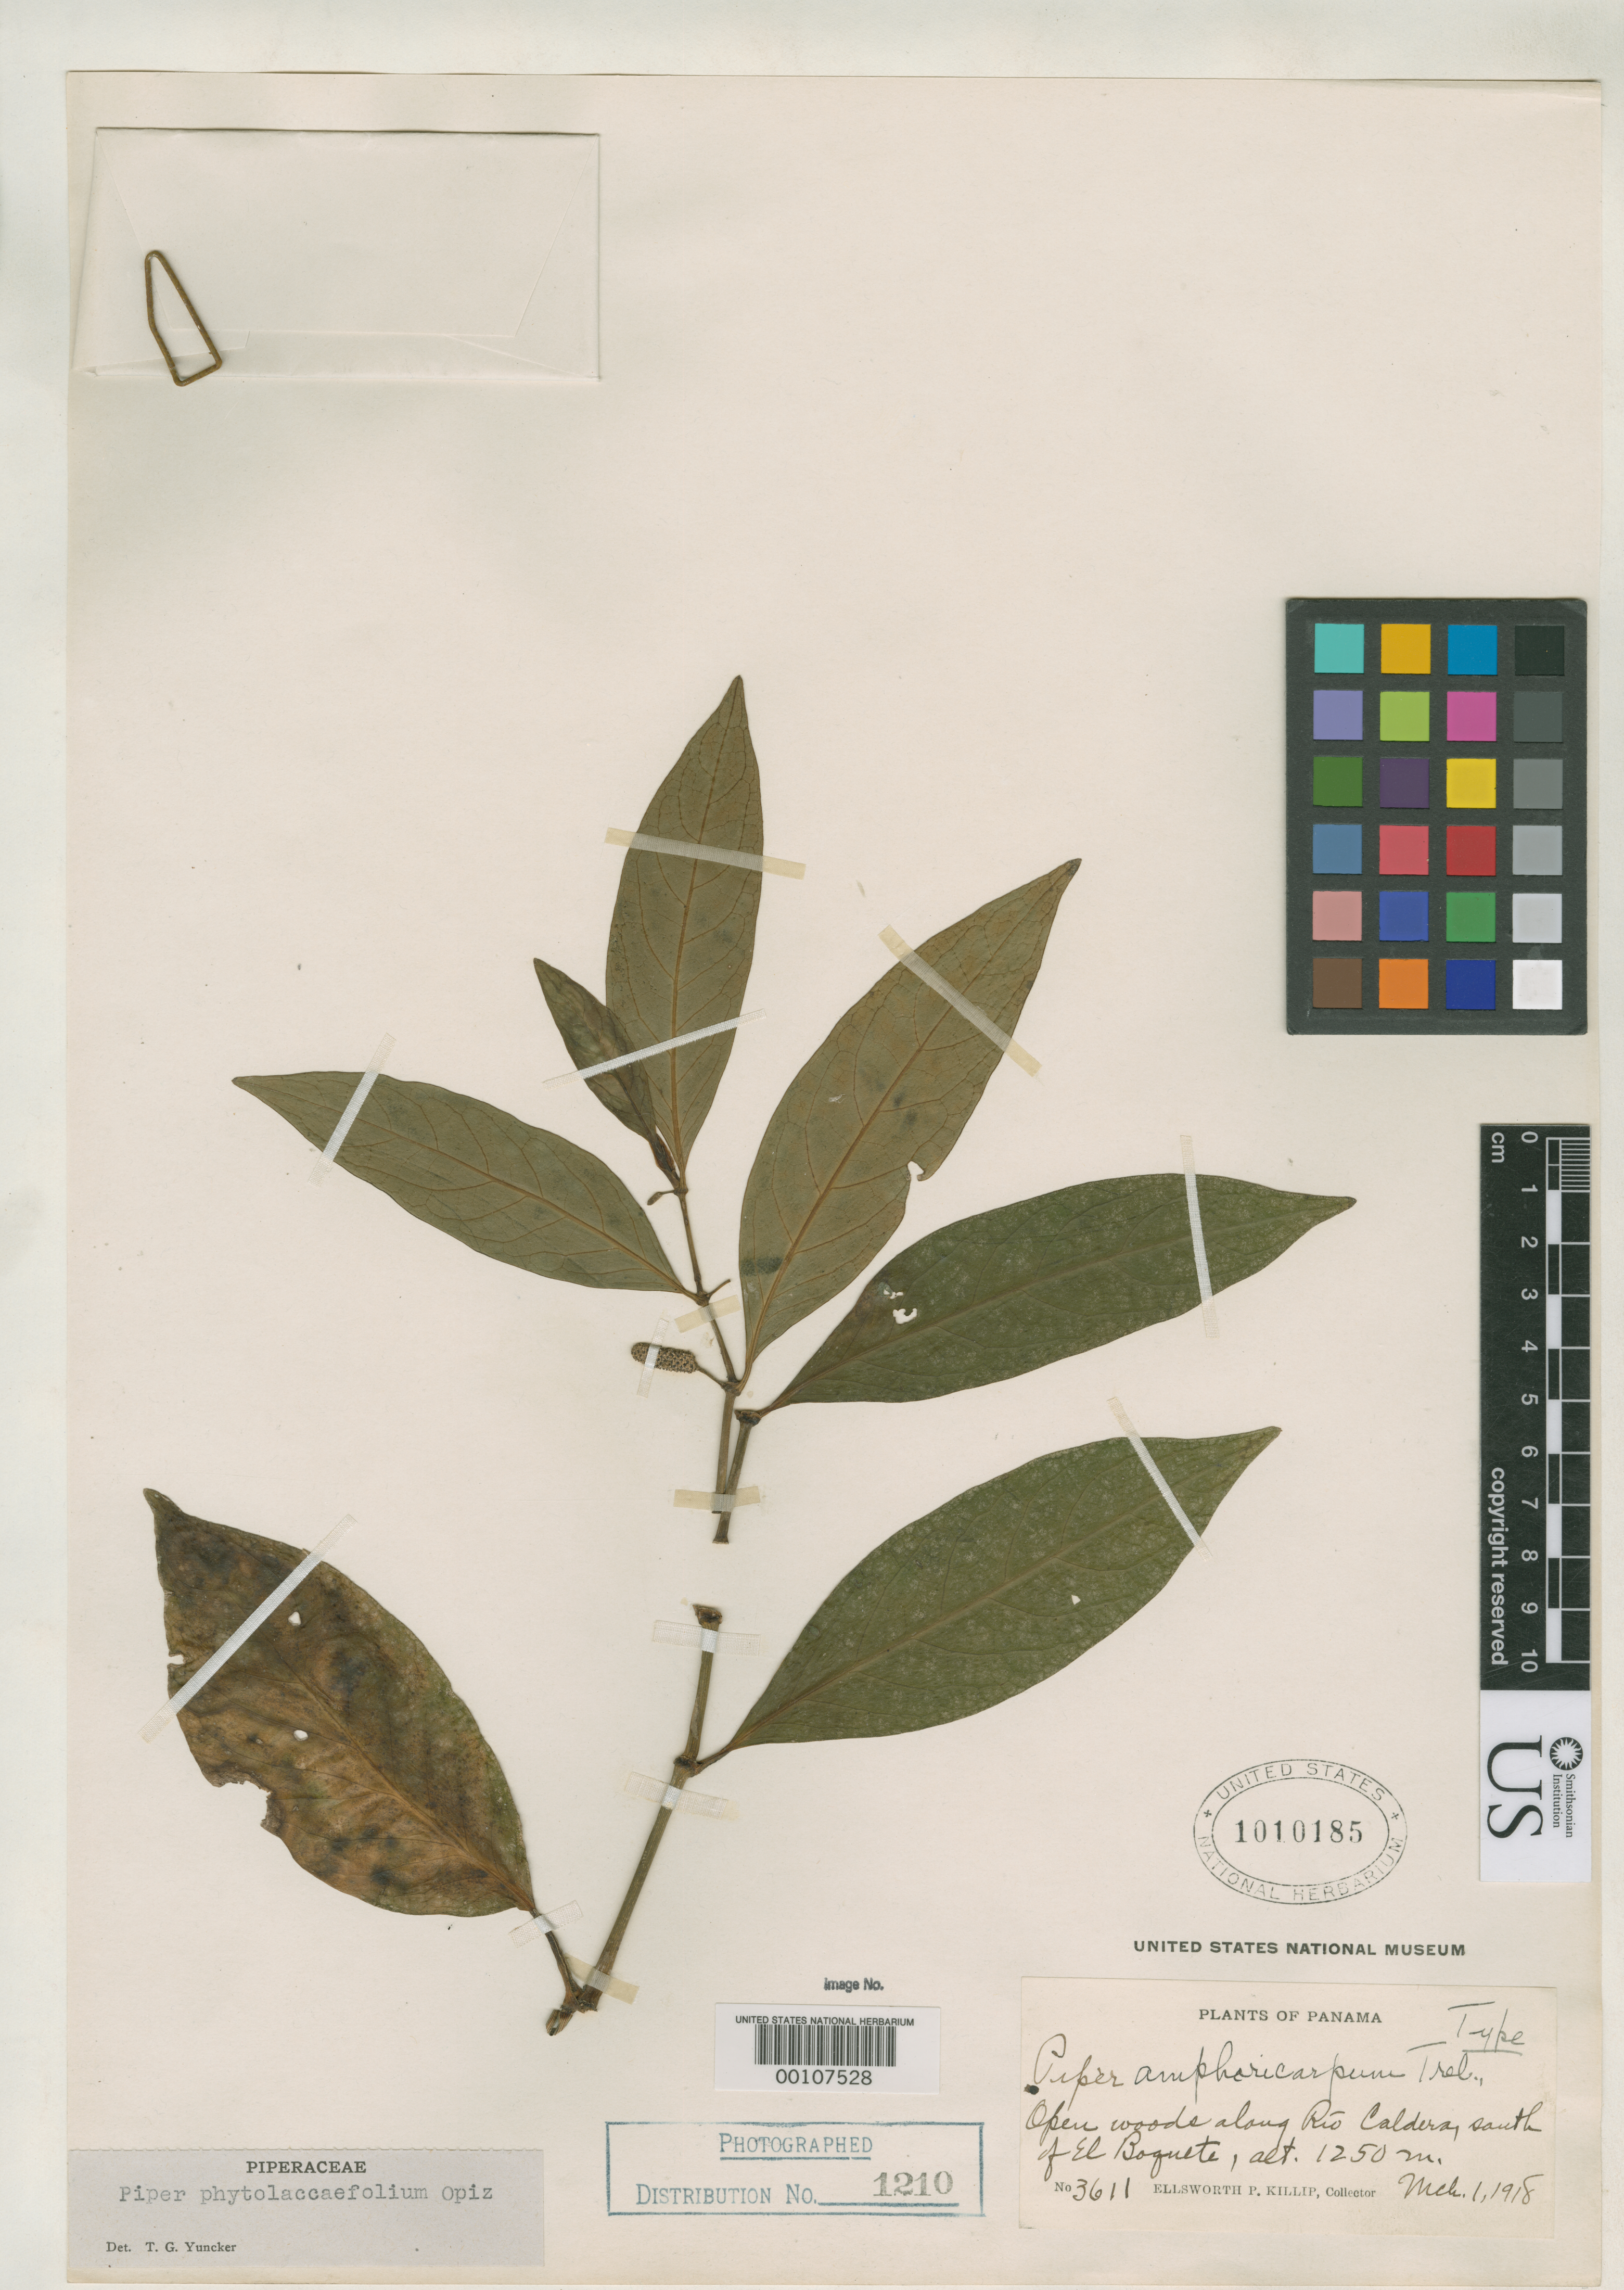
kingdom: Plantae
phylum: Tracheophyta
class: Magnoliopsida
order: Piperales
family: Piperaceae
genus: Piper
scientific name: Piper amphoricarpum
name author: Trel.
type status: Holotype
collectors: E. P. Killip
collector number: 3611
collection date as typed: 01 Mar 1918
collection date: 1918-03-01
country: Panama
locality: Rio Caldera, south of El Boquete.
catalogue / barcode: US 1010185